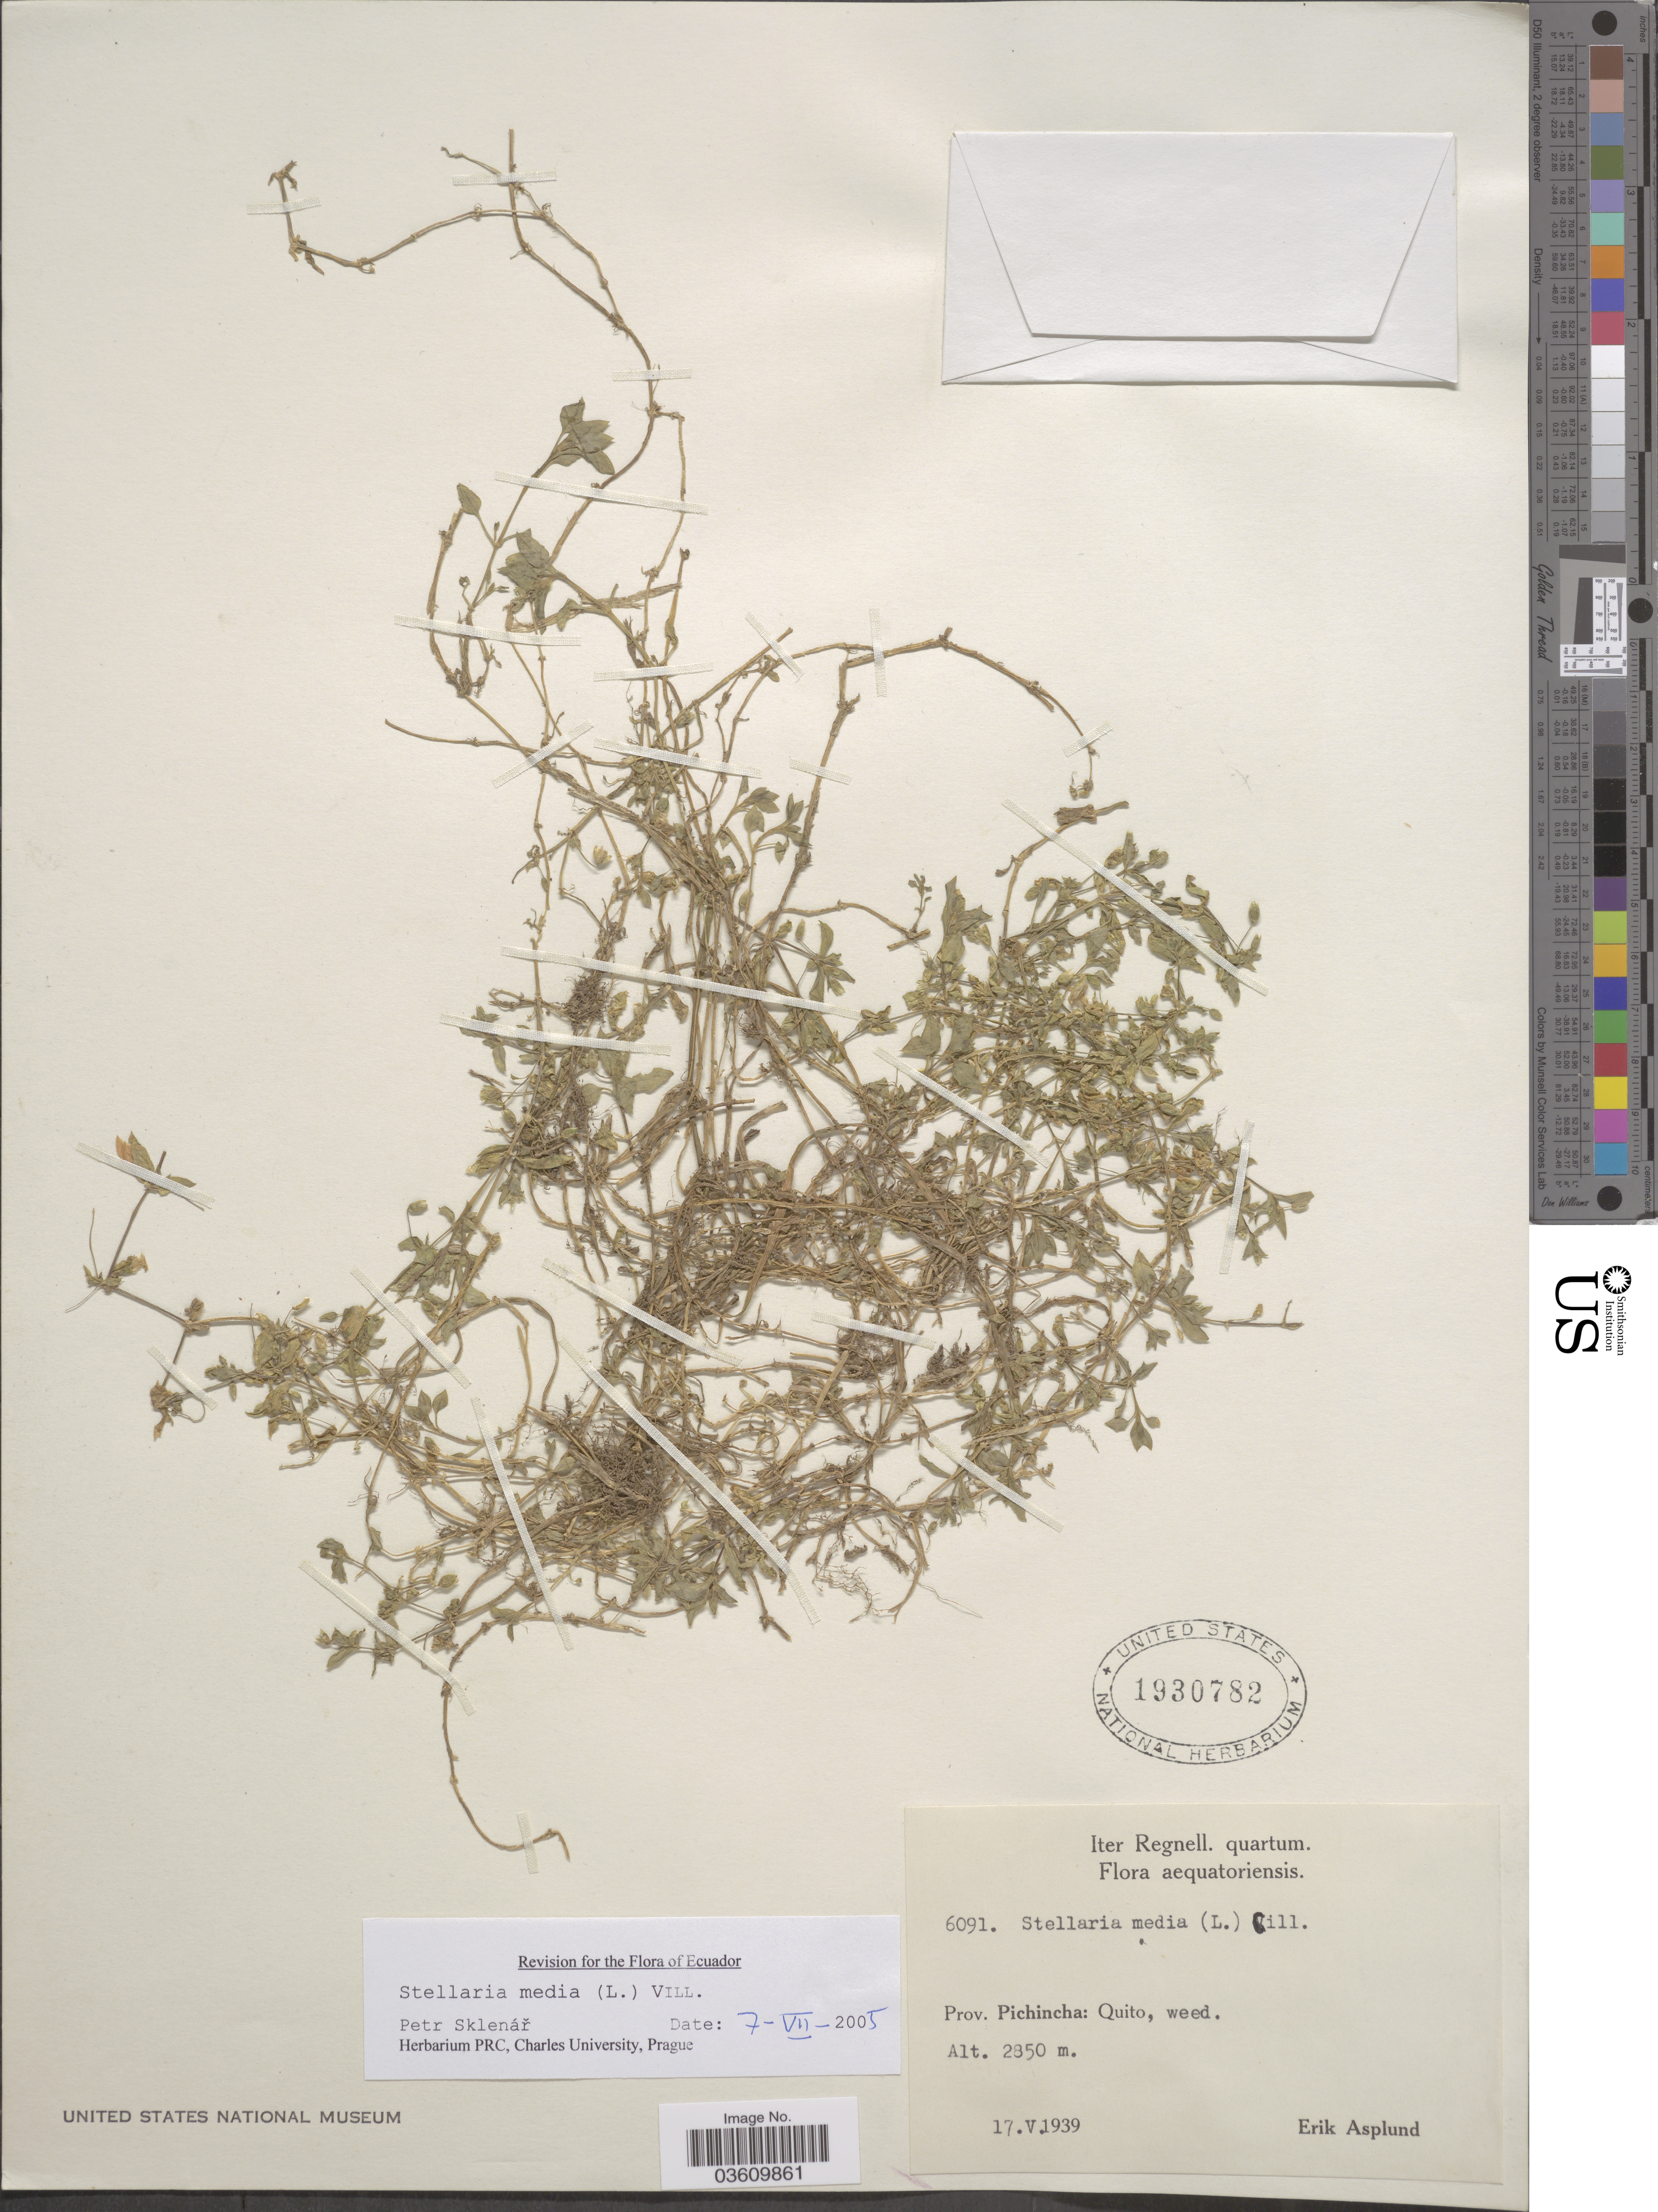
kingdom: Plantae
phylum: Tracheophyta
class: Magnoliopsida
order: Caryophyllales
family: Caryophyllaceae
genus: Stellaria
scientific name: Stellaria media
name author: (L.) Vill.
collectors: E. Asplund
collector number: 6091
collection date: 1939-05-17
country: Ecuador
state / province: Pichincha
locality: Quito, weed.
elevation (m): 2850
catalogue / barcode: US 1930782